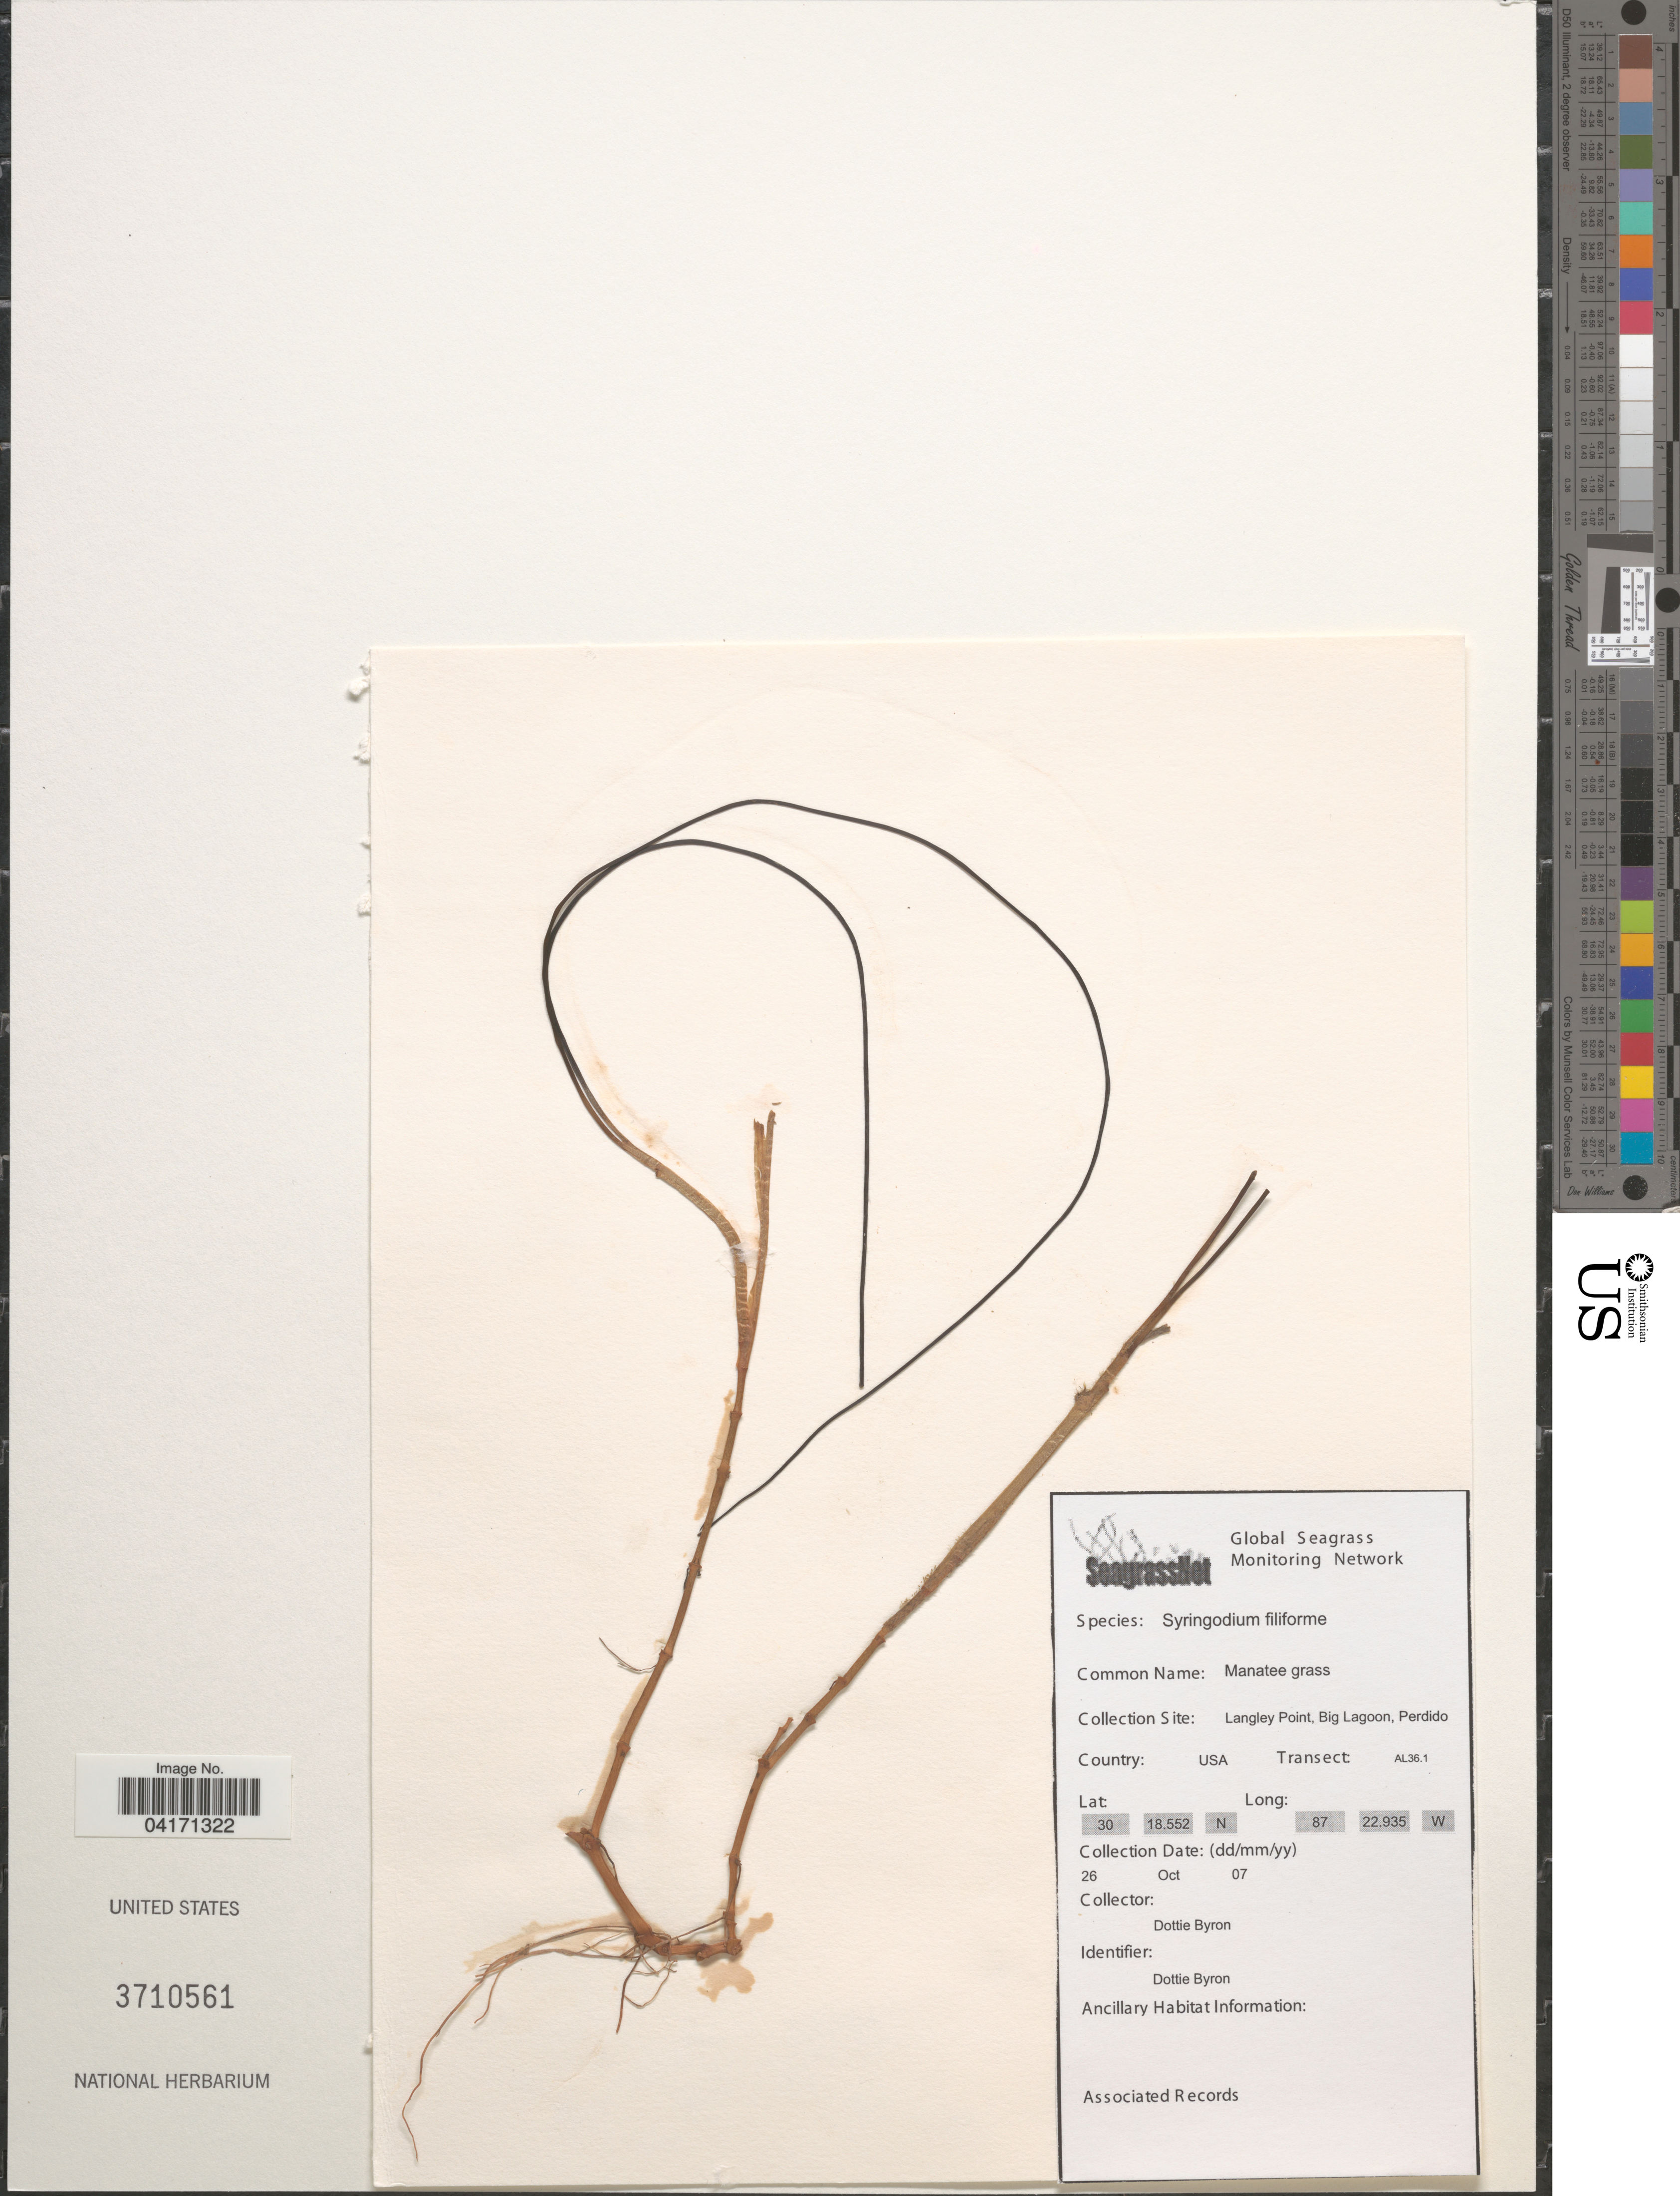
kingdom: Plantae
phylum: Tracheophyta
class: Liliopsida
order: Alismatales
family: Cymodoceaceae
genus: Syringodium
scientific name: Syringodium filiforme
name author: Kütz.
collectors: D. Byron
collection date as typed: Transcribed d/m/y: 26/10/7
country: United States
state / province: Alabama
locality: Langley Point, Big Lagoon, Perdido. Transect: AL36.1.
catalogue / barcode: US 3710561